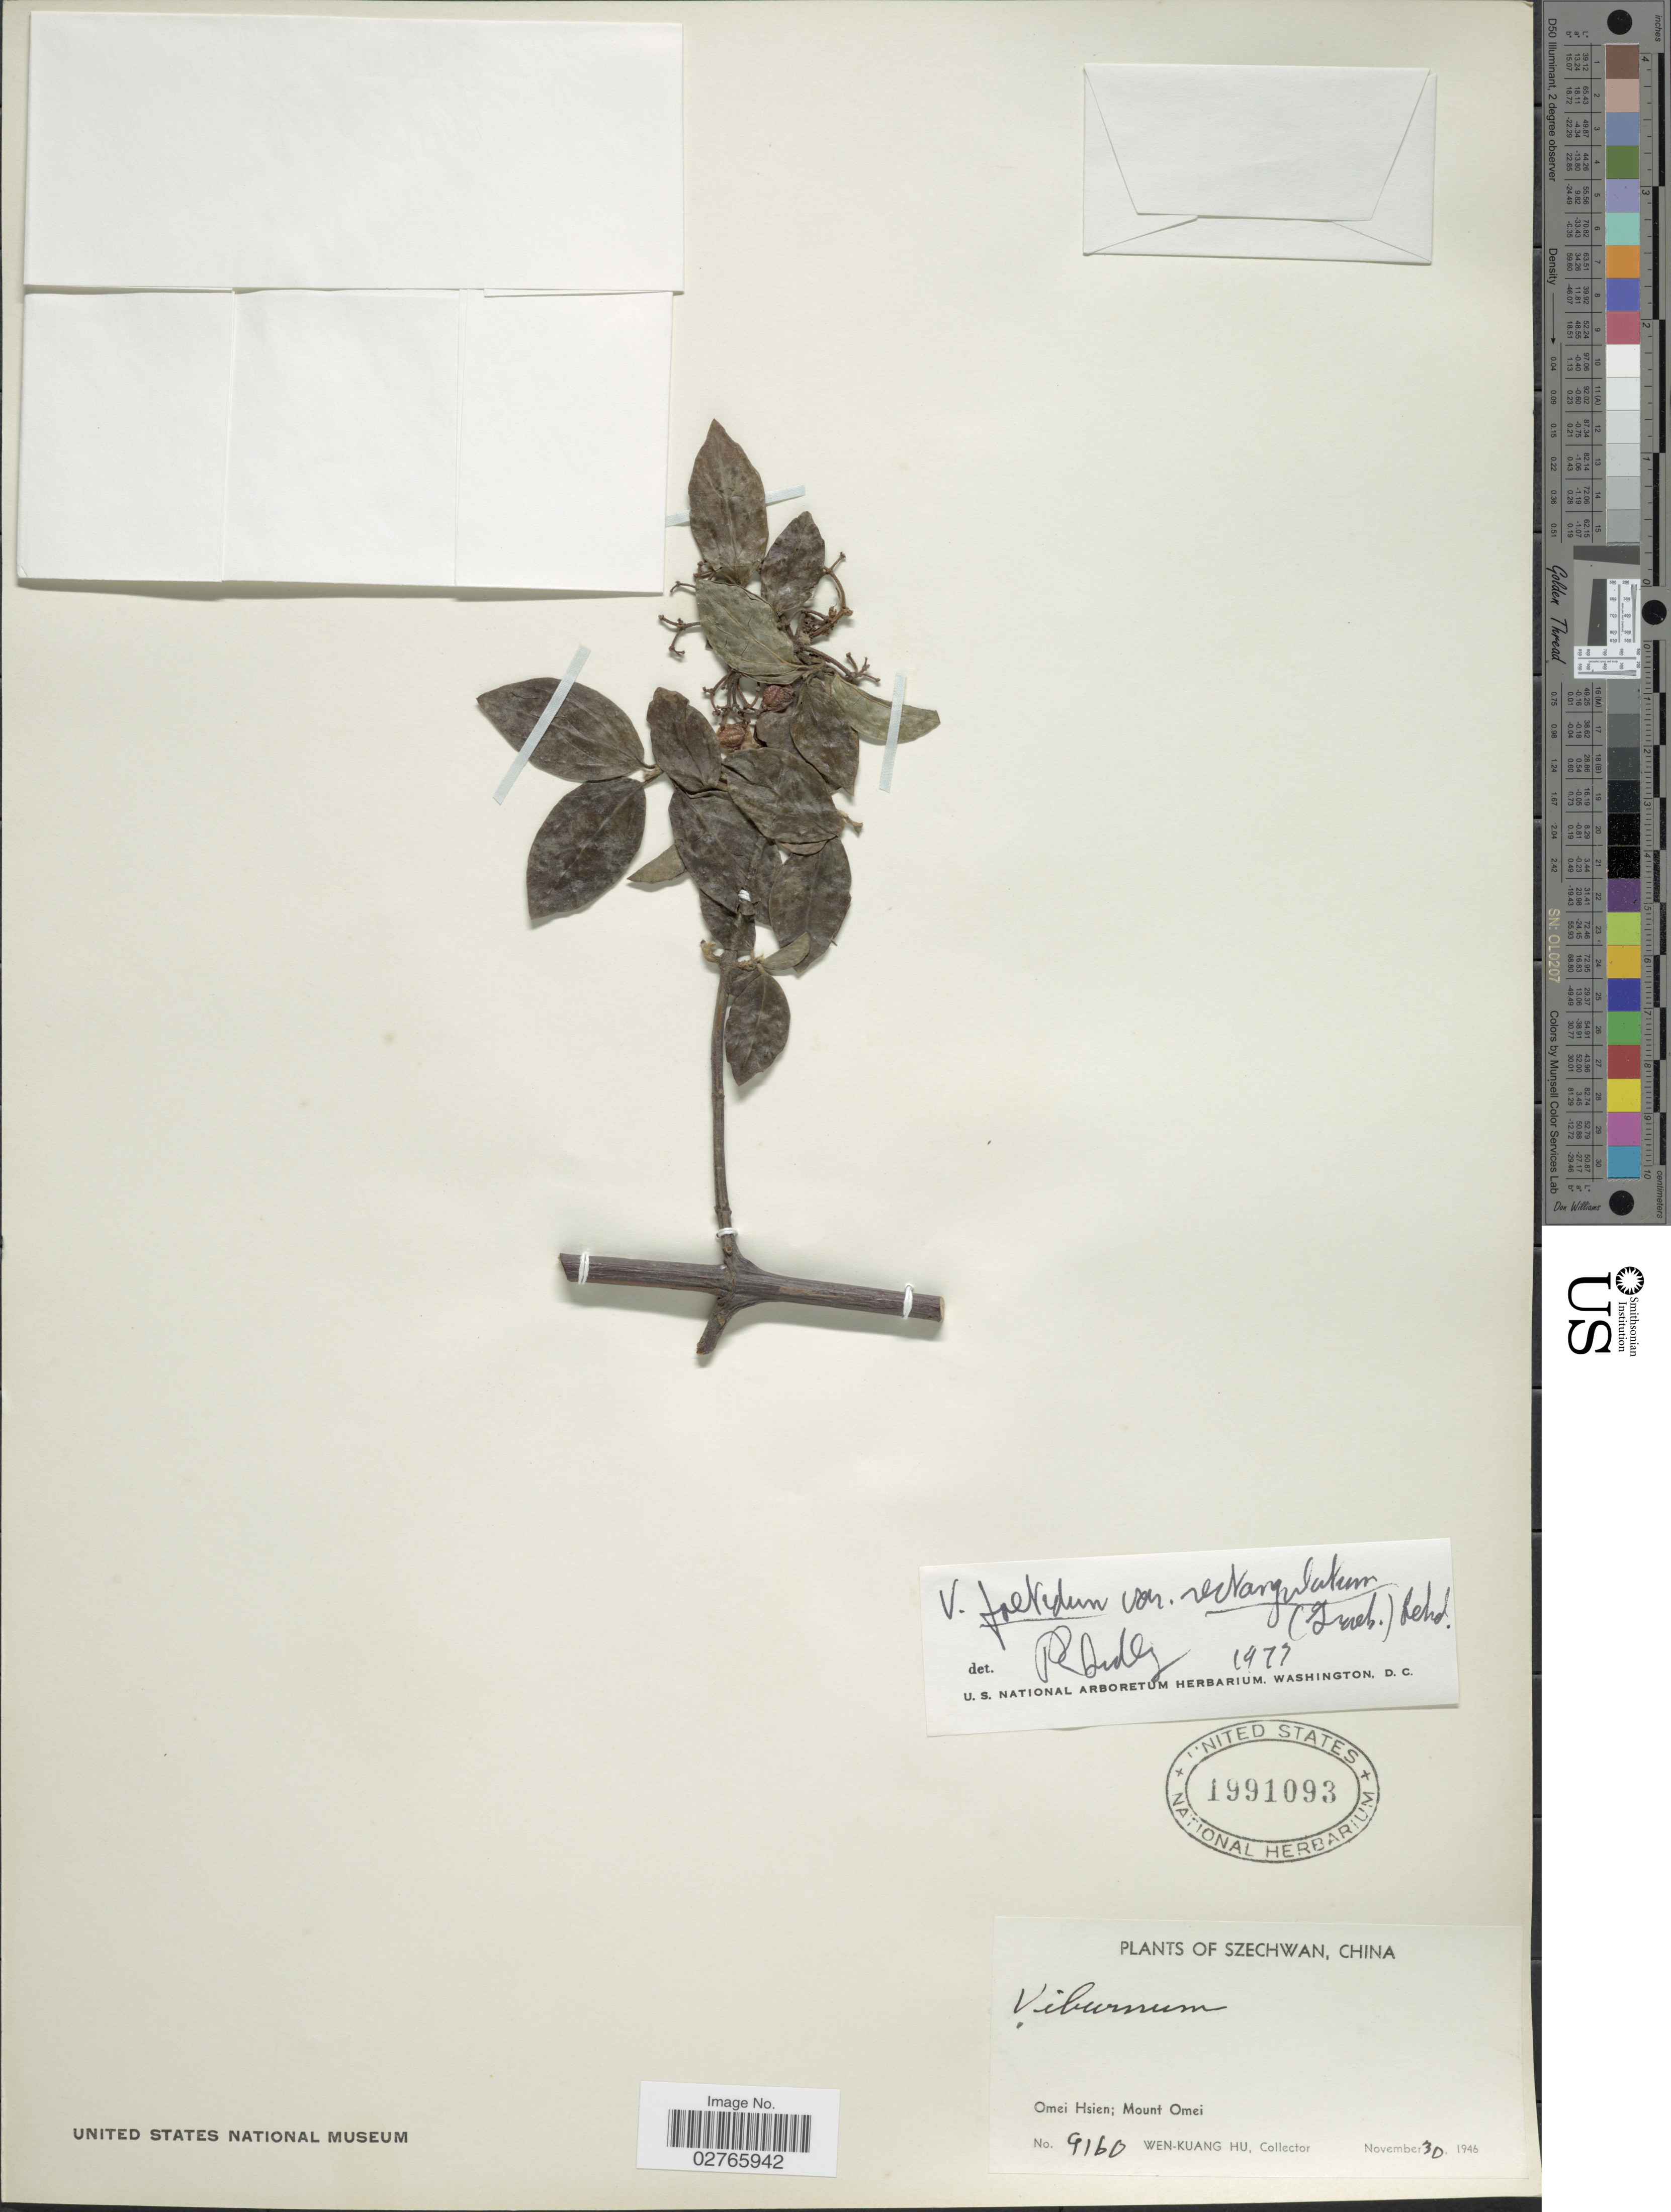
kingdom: Plantae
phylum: Tracheophyta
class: Magnoliopsida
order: Dipsacales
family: Viburnaceae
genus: Viburnum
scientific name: Viburnum foetidum var. ceanothoides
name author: (C.H. Wright) Hand.-Mazz.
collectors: W. K. Hu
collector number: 9160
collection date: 1946-11-30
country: China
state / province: Sichuan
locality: Szechwan. Omei Hsien; Mount Omei.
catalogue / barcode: US 1991093